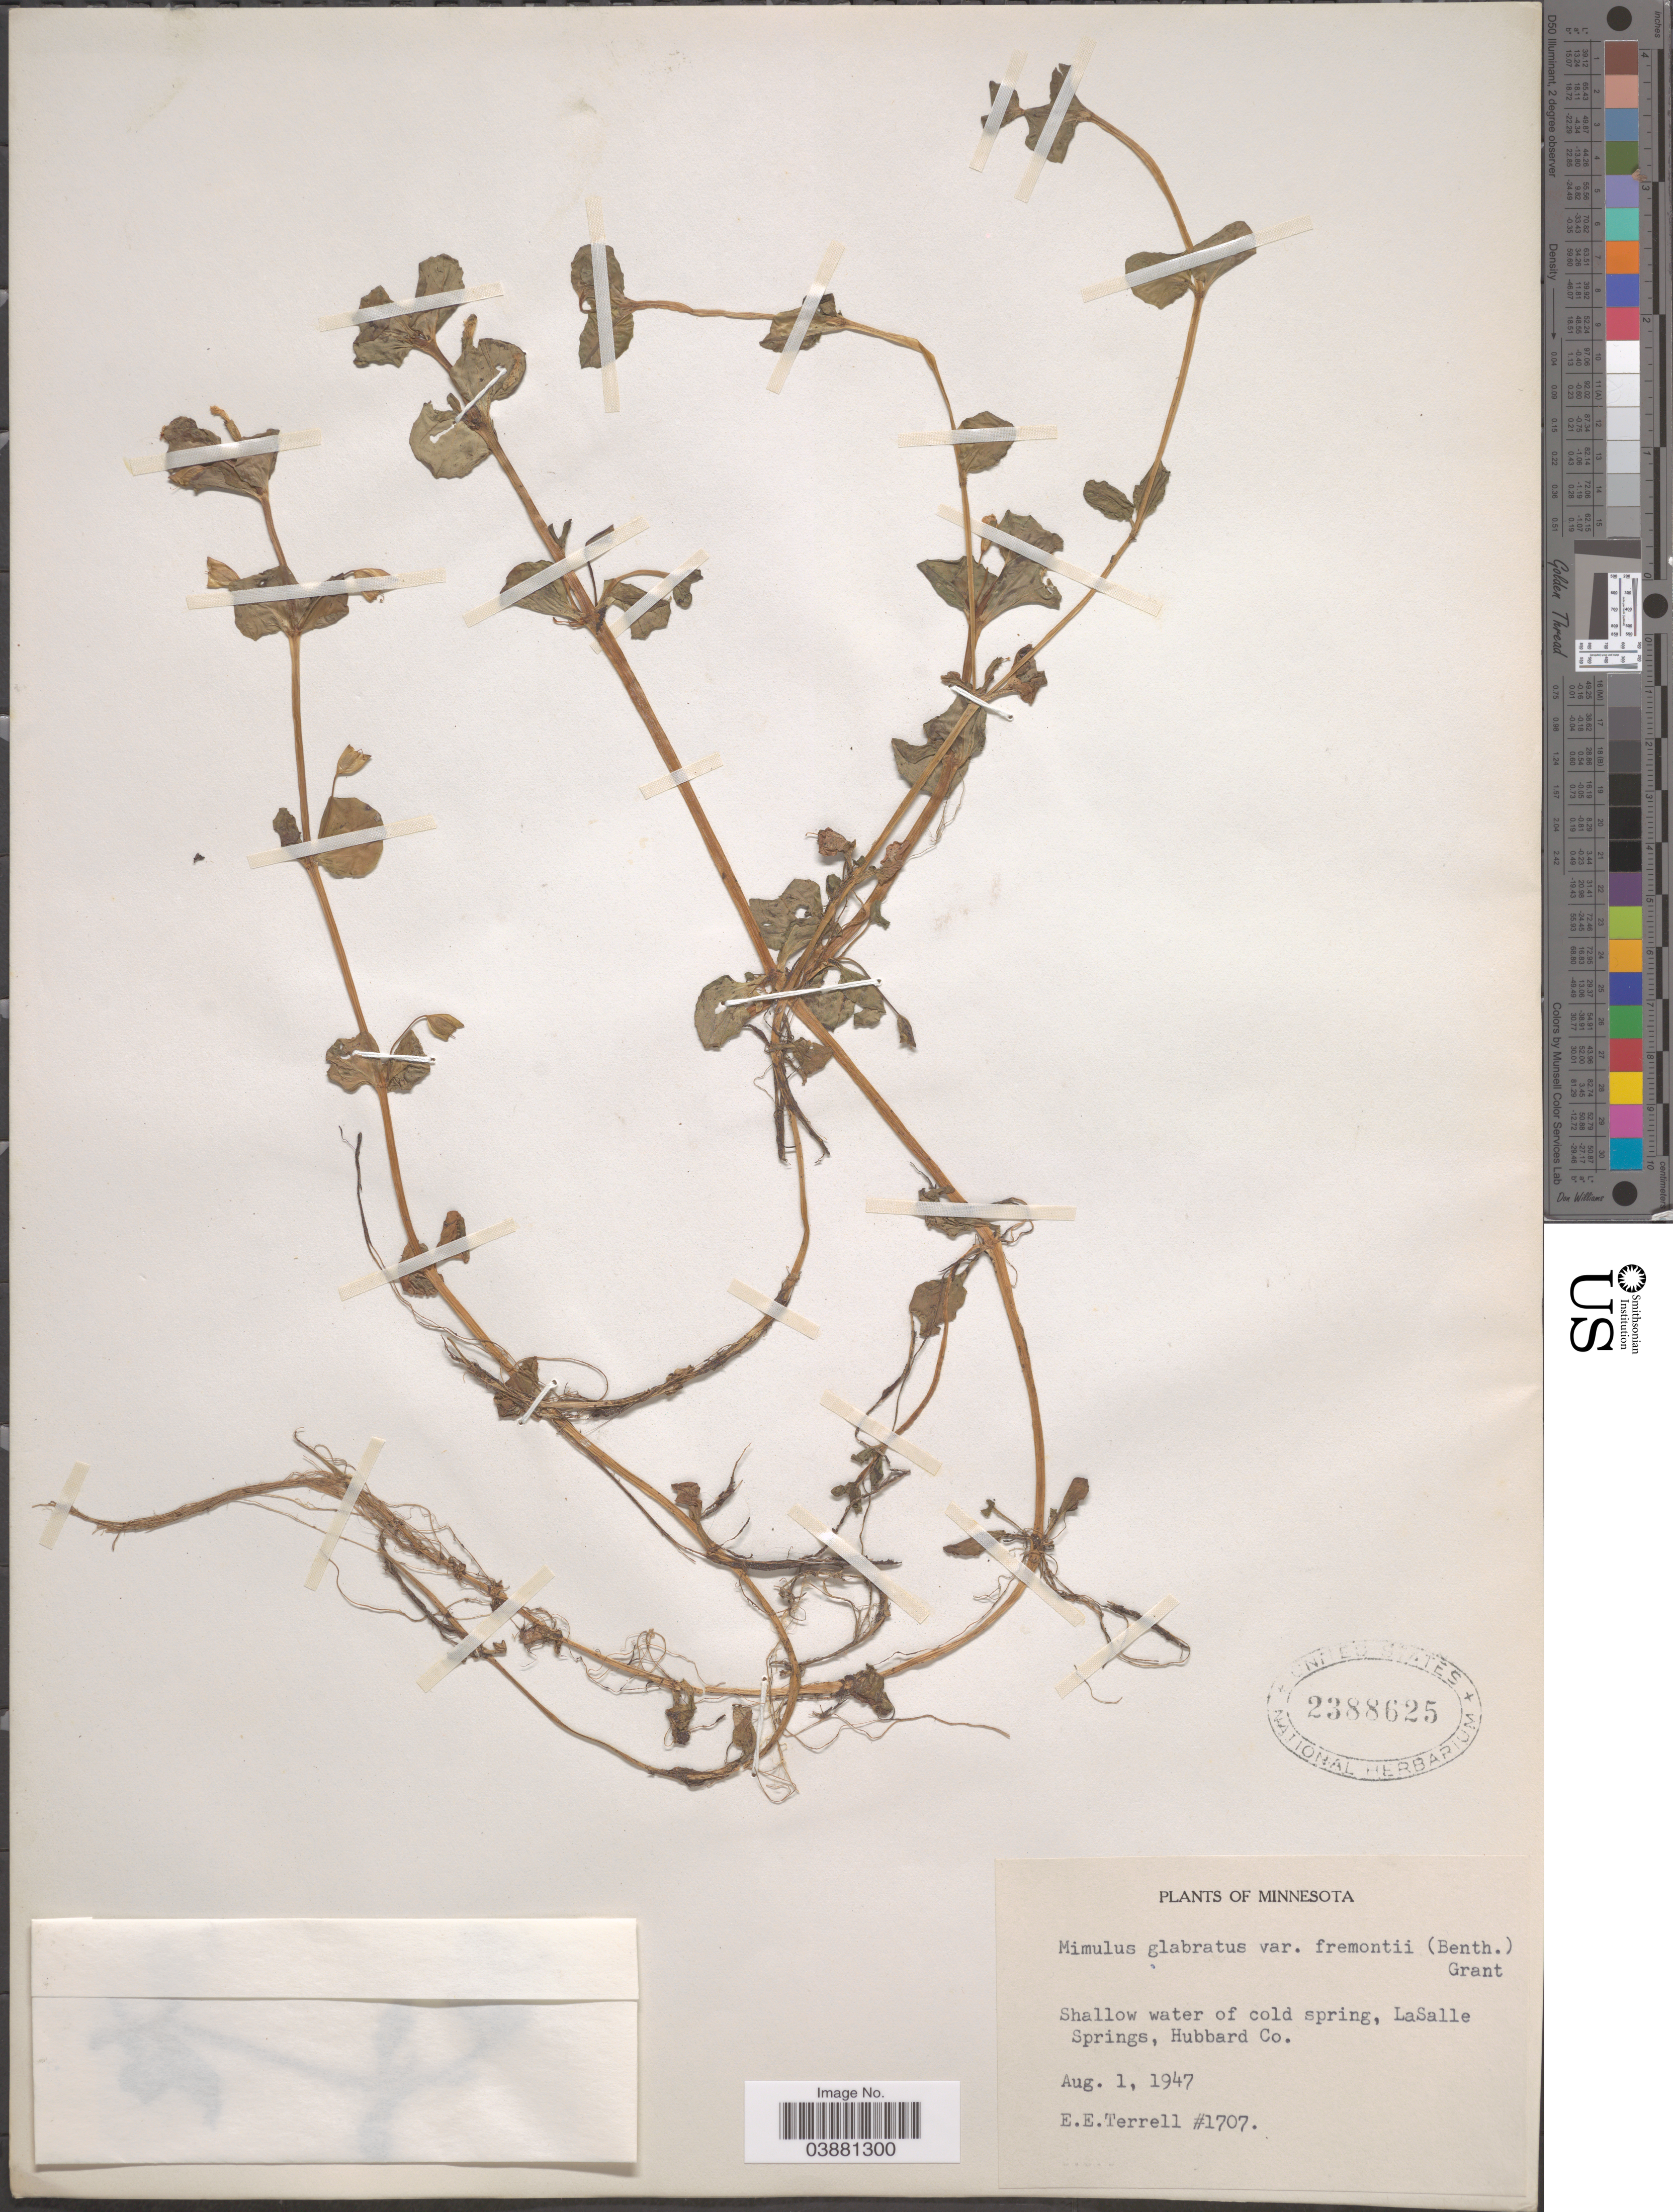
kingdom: Plantae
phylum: Tracheophyta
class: Magnoliopsida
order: Lamiales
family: Phrymaceae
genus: Mimulus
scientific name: Mimulus glabratus var. fremontii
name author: Kunth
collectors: E. E. Terrell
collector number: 1707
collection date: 1947-08-01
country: United States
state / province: Minnesota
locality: Shallow water of cold spring, LaSalle Springs, Hubbard Co.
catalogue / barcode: US 2388625